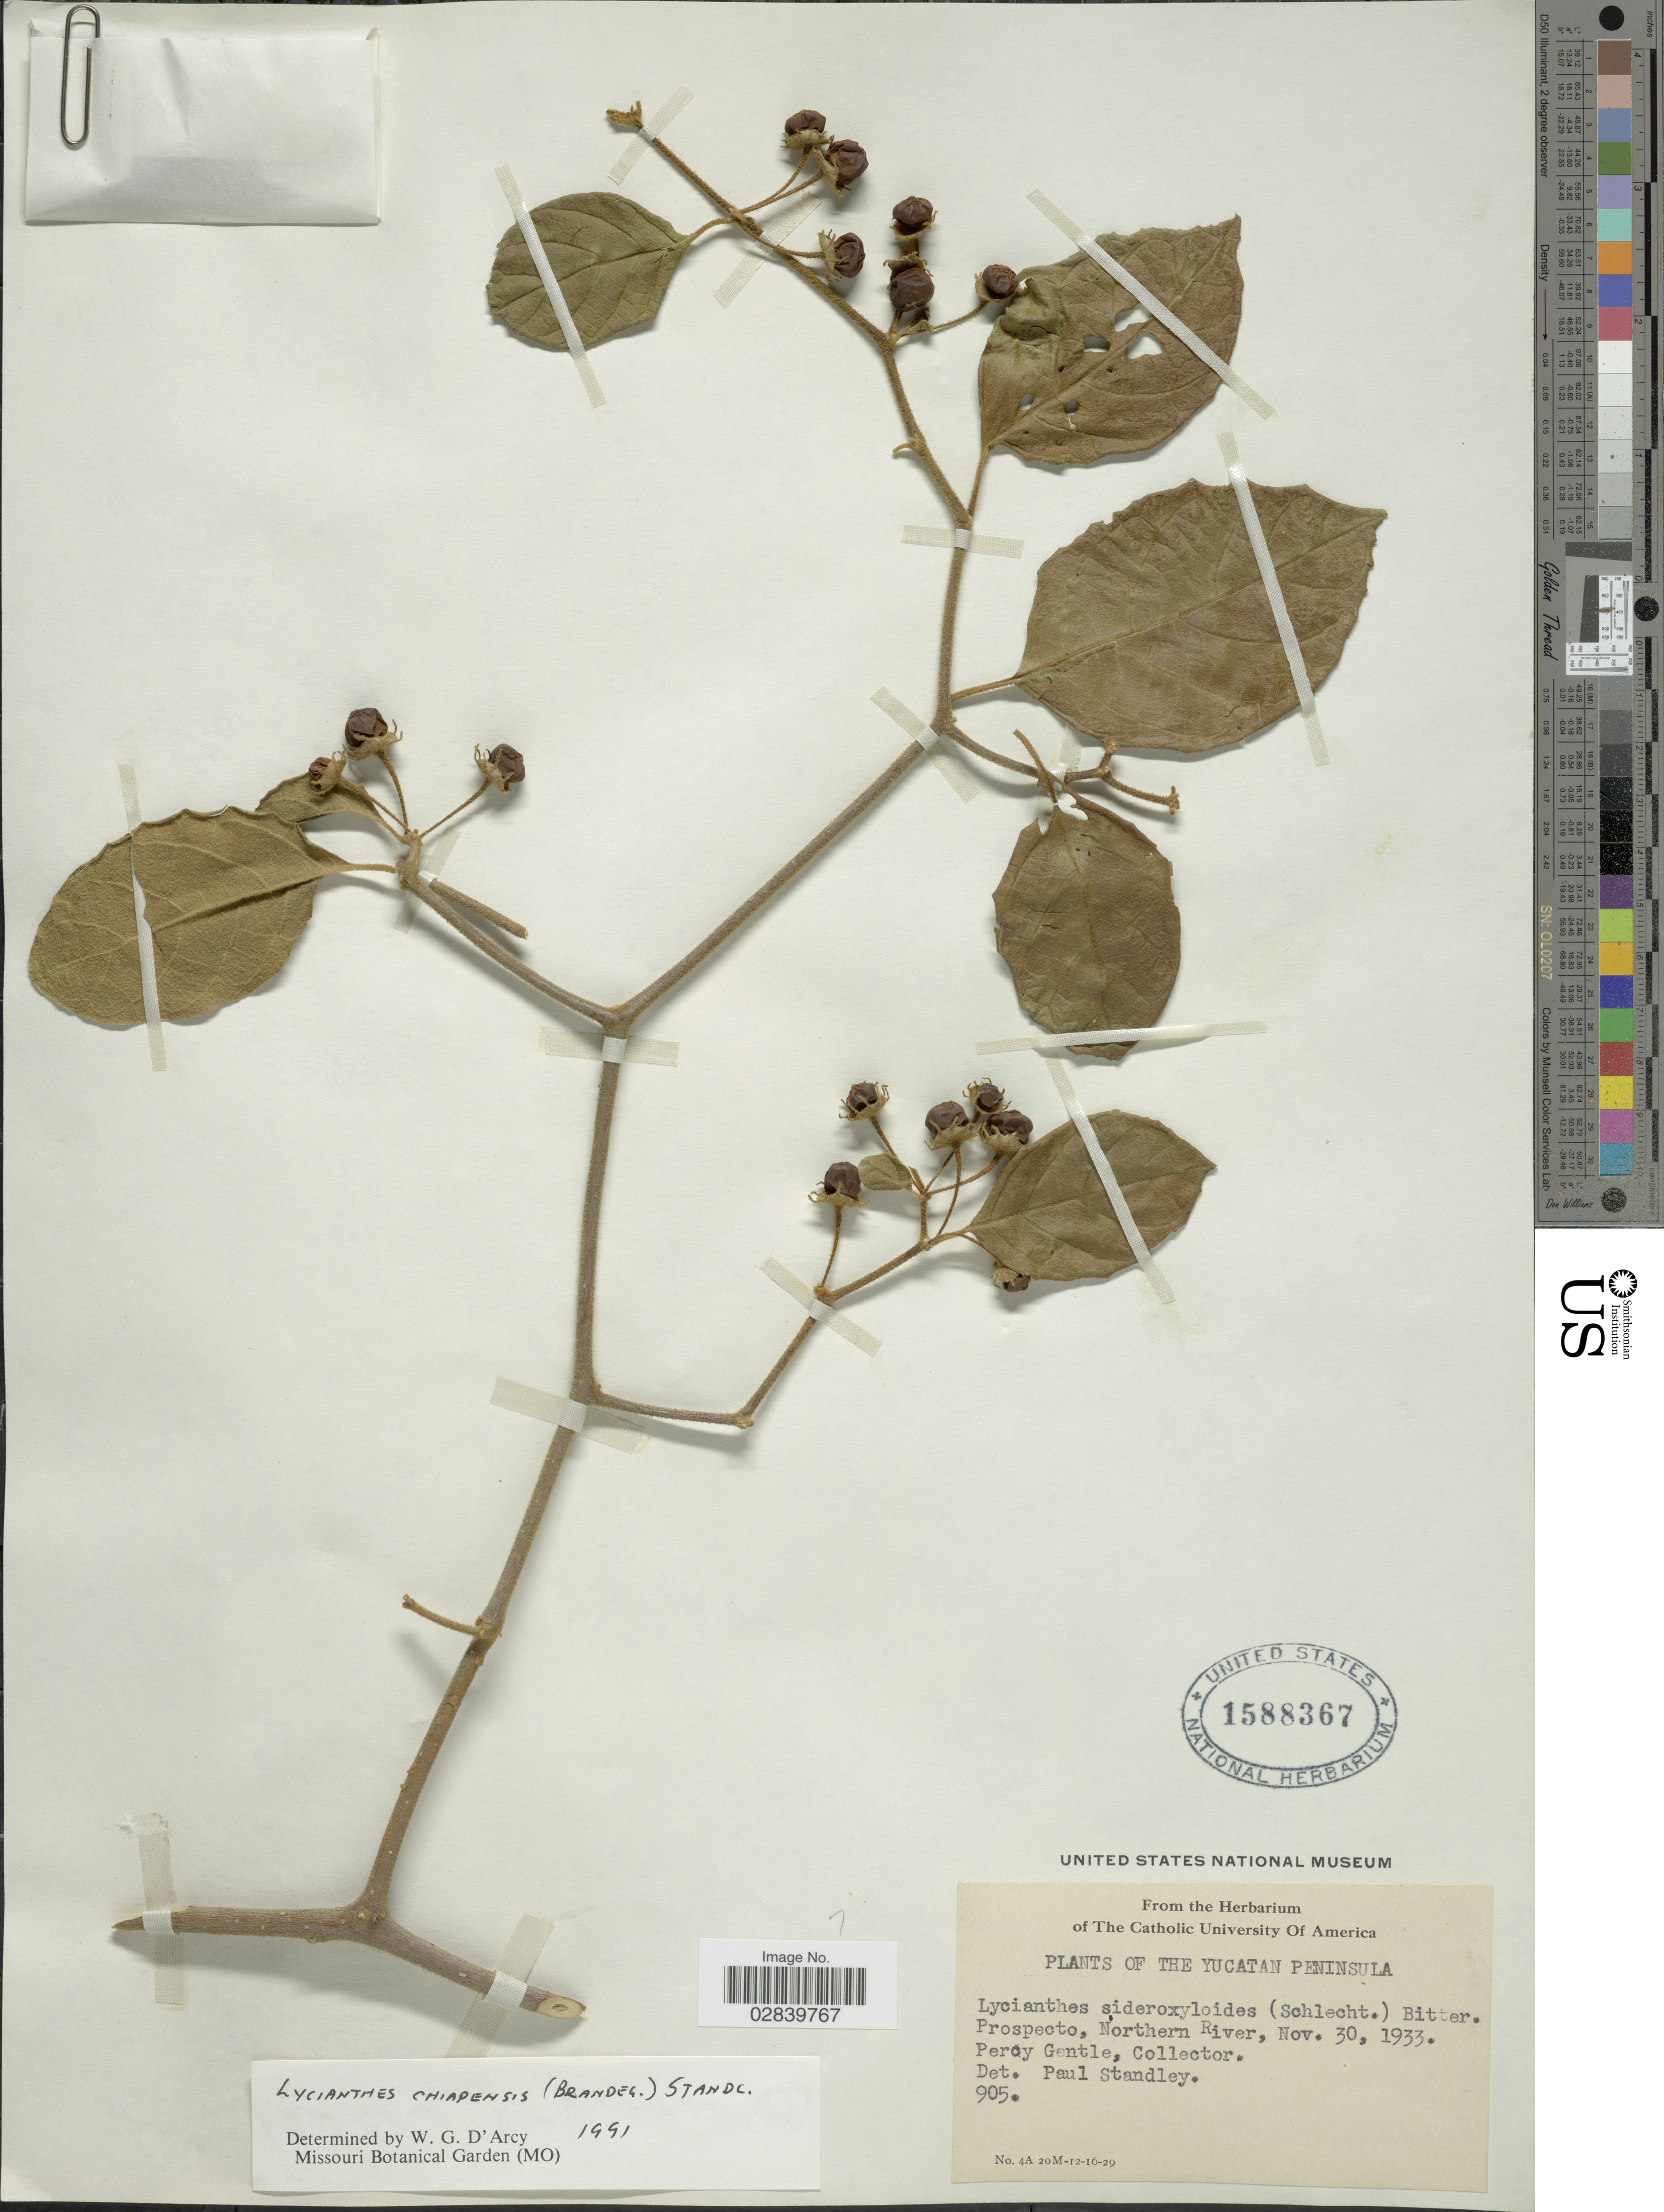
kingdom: Plantae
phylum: Tracheophyta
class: Magnoliopsida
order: Solanales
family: Solanaceae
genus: Lycianthes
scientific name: Lycianthes chiapensis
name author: (Brandegee) Standl.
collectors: P. H. Gentle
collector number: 905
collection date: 1933-11-30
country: Mexico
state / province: Yucatán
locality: Yucatan Peninsula. Prospecto, Northern River.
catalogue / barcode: US 1588367